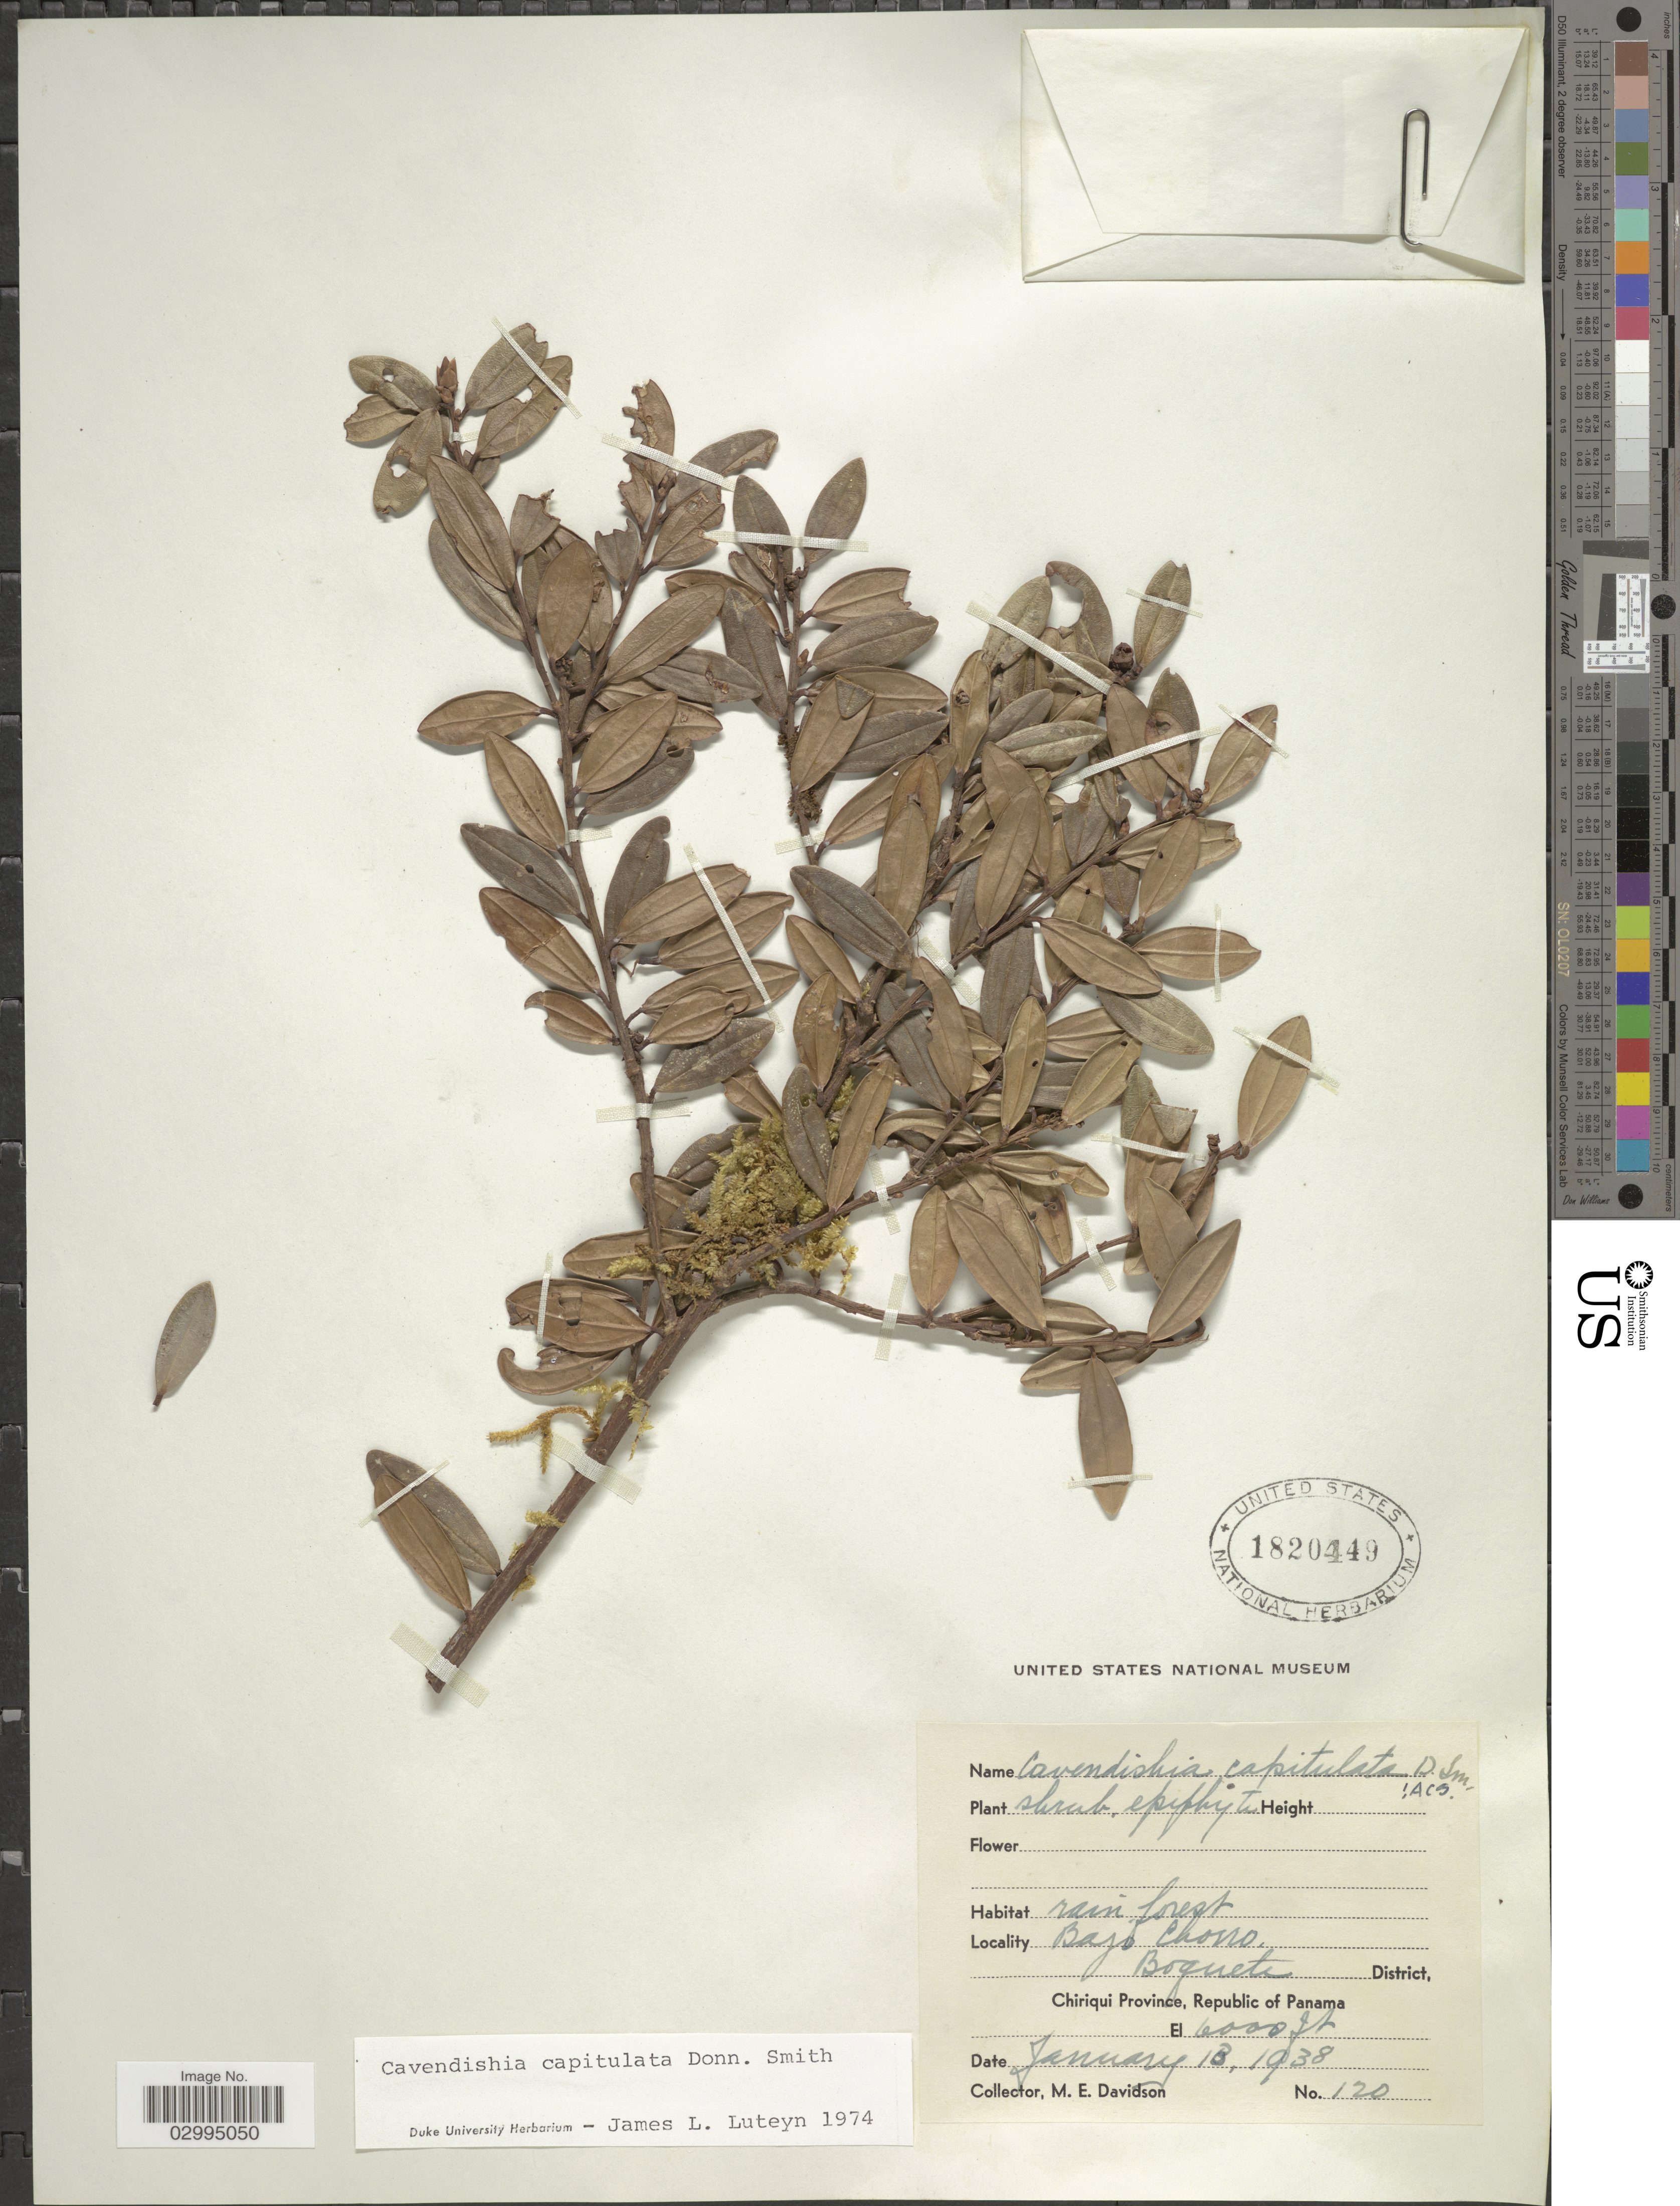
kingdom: Plantae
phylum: Tracheophyta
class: Magnoliopsida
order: Ericales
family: Ericaceae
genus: Cavendishia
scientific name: Cavendishia capitulata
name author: Donn. Sm.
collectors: M. E. Davidson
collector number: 120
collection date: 1938-01-18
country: Panama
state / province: Chiriqui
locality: Bajo Chorro, Boquete District, Chiriqui Province, Republic of Panama.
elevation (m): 1829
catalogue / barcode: US 1820449